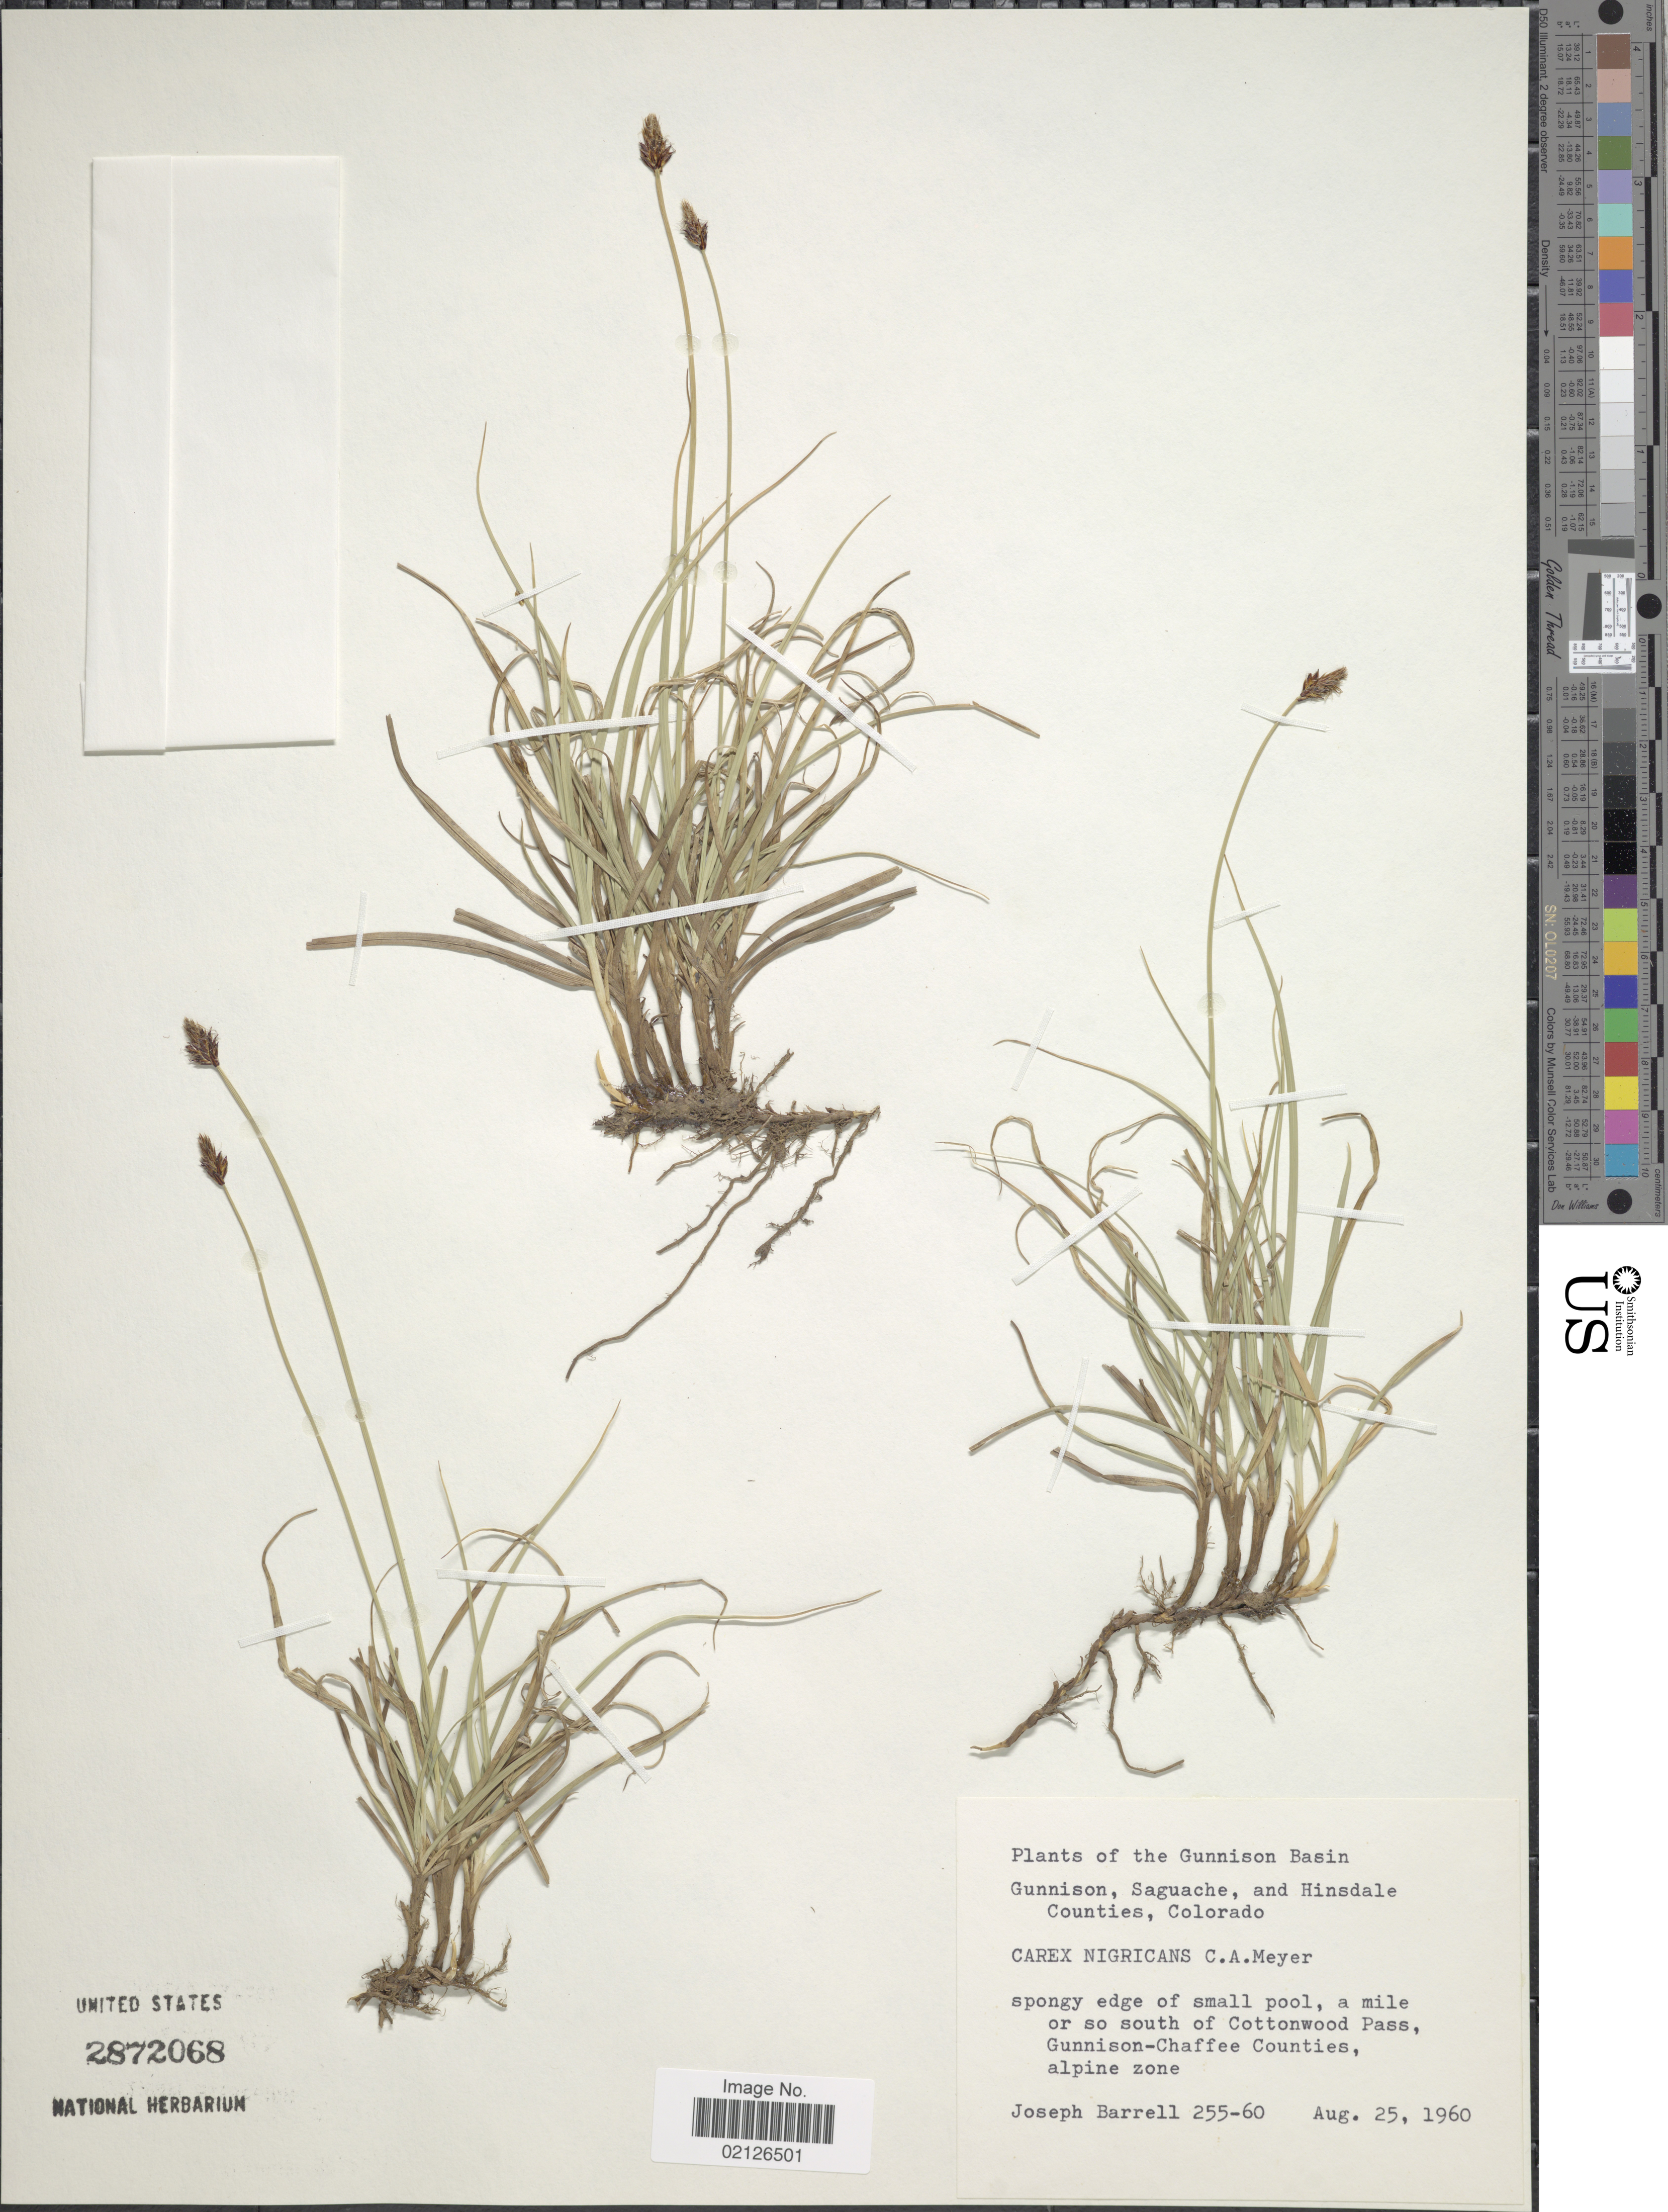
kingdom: Plantae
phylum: Tracheophyta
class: Liliopsida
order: Poales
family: Cyperaceae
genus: Carex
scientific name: Carex nigricans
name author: C.A. Mey.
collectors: J. Barrell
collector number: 255-60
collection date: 1960-08-25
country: United States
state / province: Colorado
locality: Gunnison Basin, Gunnison, Saguache and Hinsdale Counties, spongy edge of small pool, a mile or so south of Cottonwood Pass, Gunnison-Chaffee Counties, alpine zone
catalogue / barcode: US 2872068